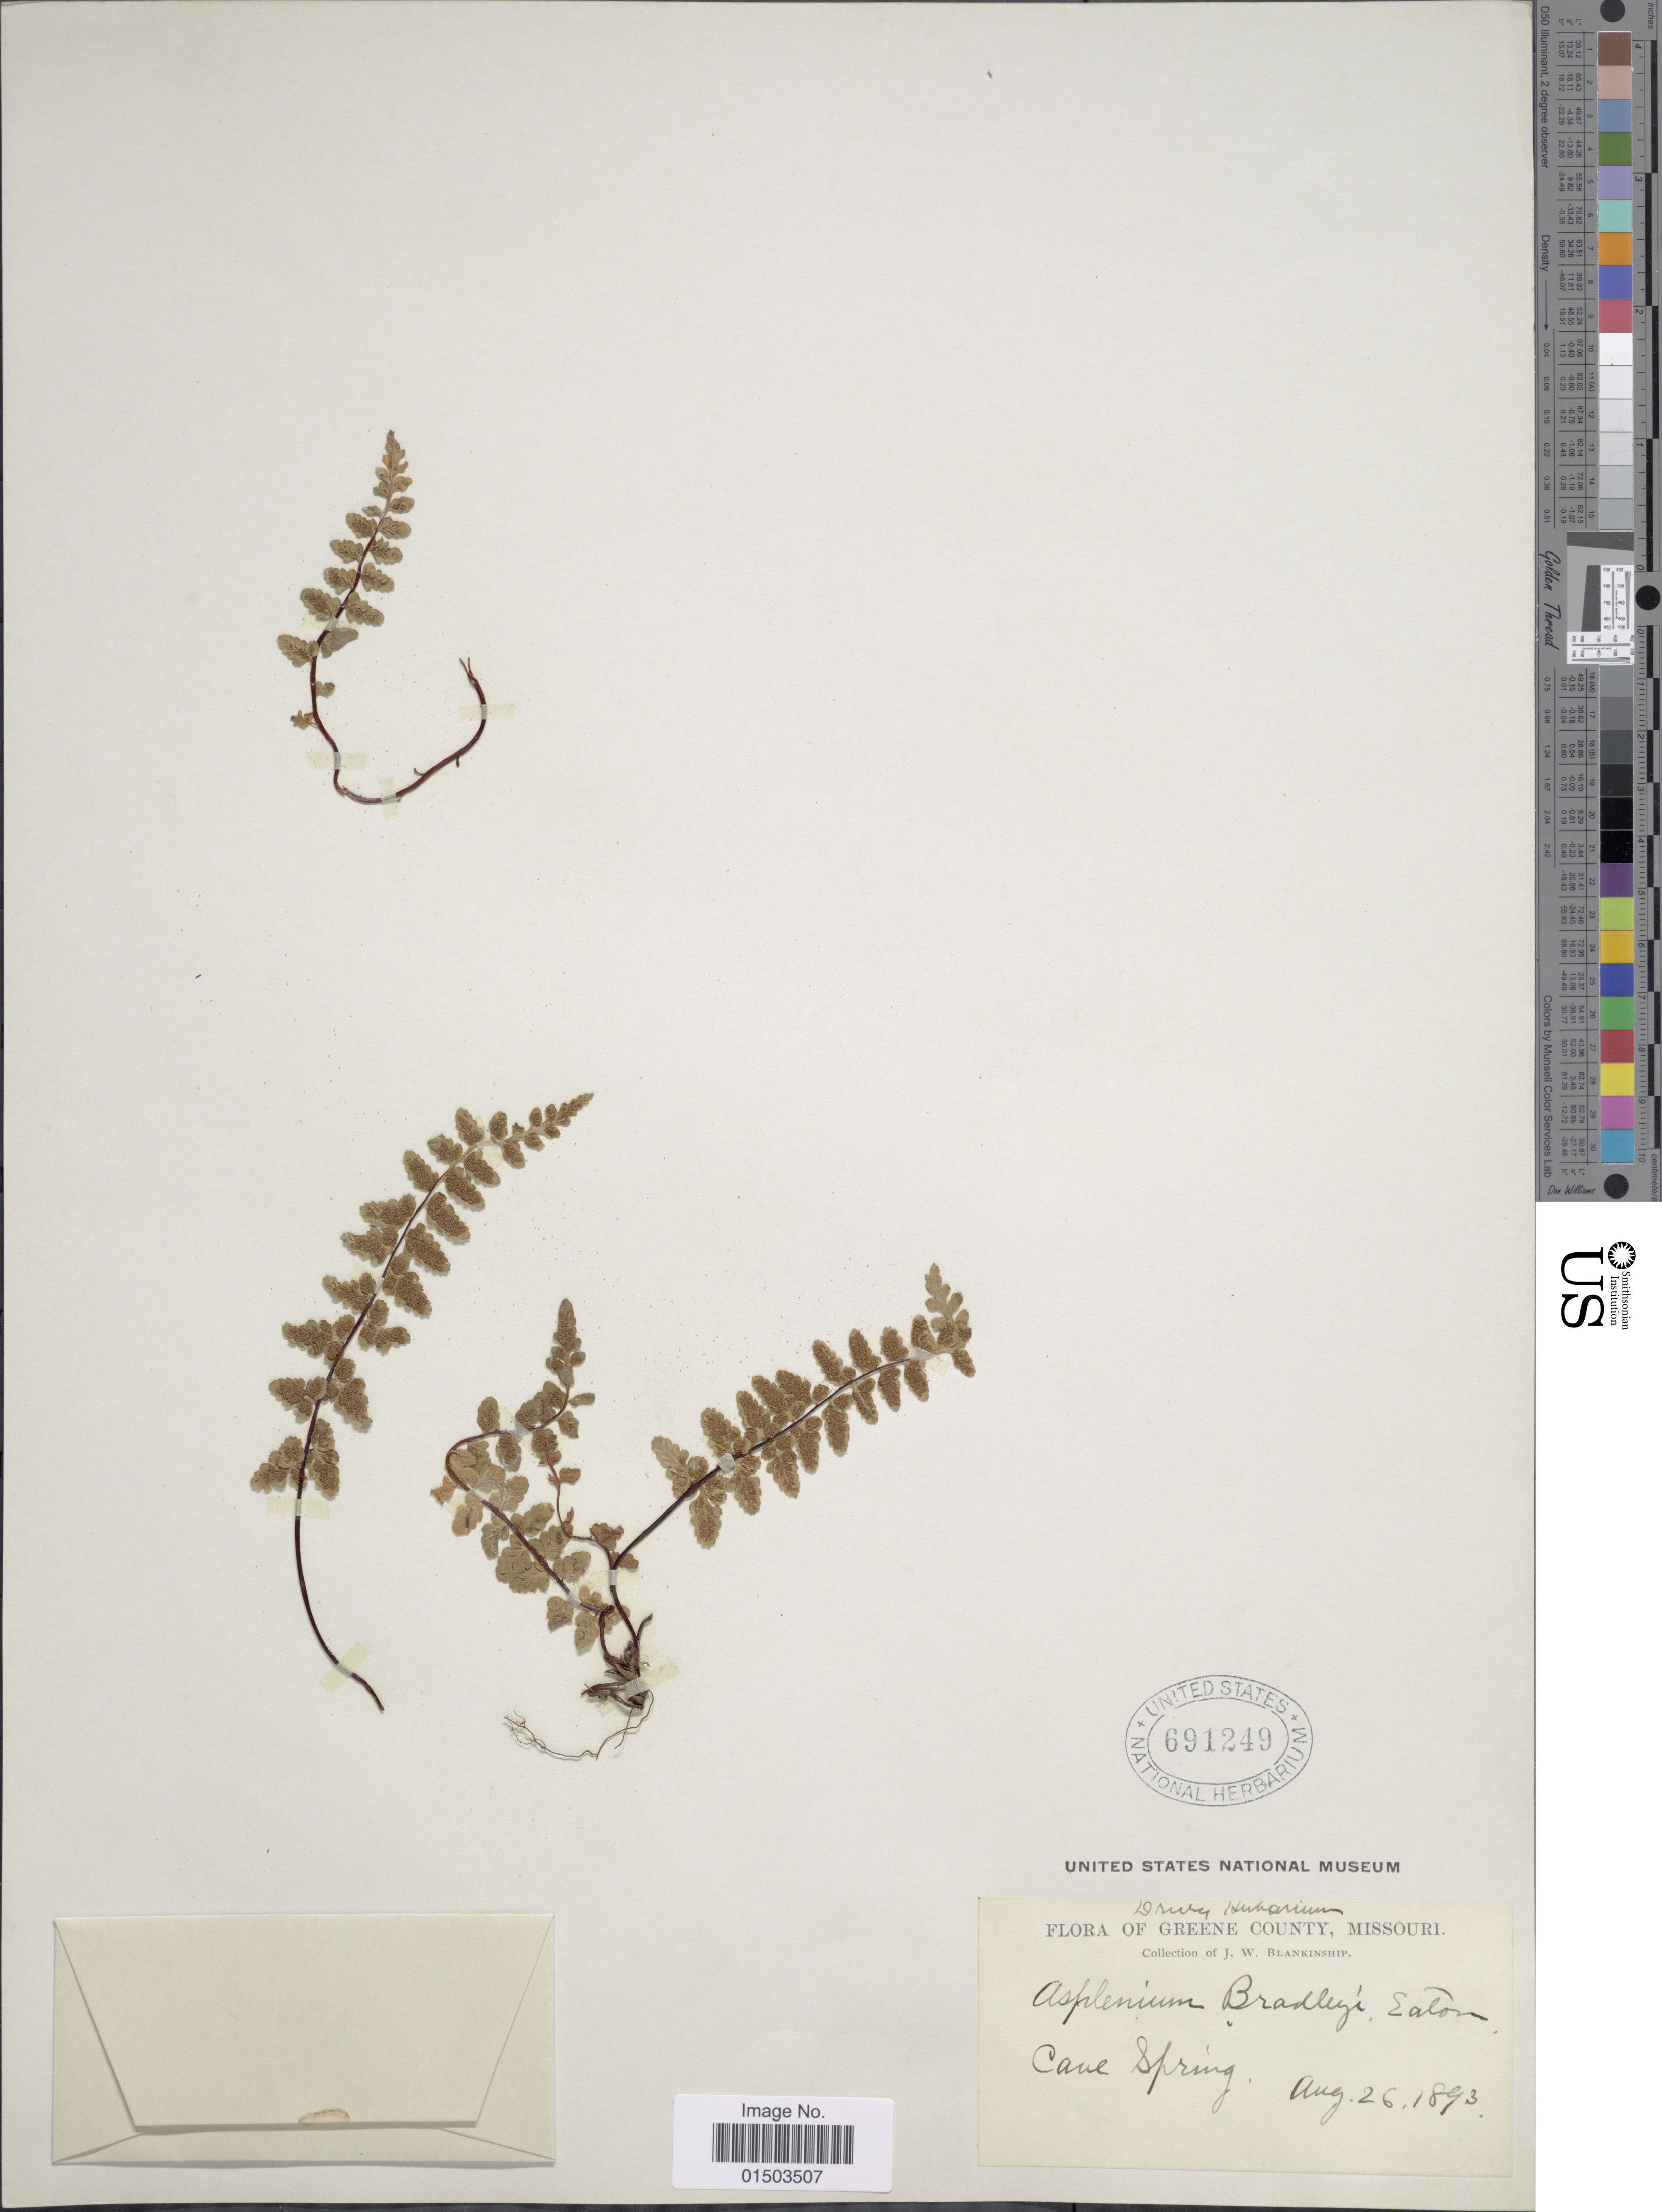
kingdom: Plantae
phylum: Tracheophyta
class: Polypodiopsida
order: Polypodiales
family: Aspleniaceae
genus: Asplenium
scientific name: Asplenium bradleyi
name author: D.C. Eaton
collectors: J. W. Blankinship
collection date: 1893-08-26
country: United States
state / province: Missouri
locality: Greene County, Missouri, Cave Spring.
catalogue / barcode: US 691249